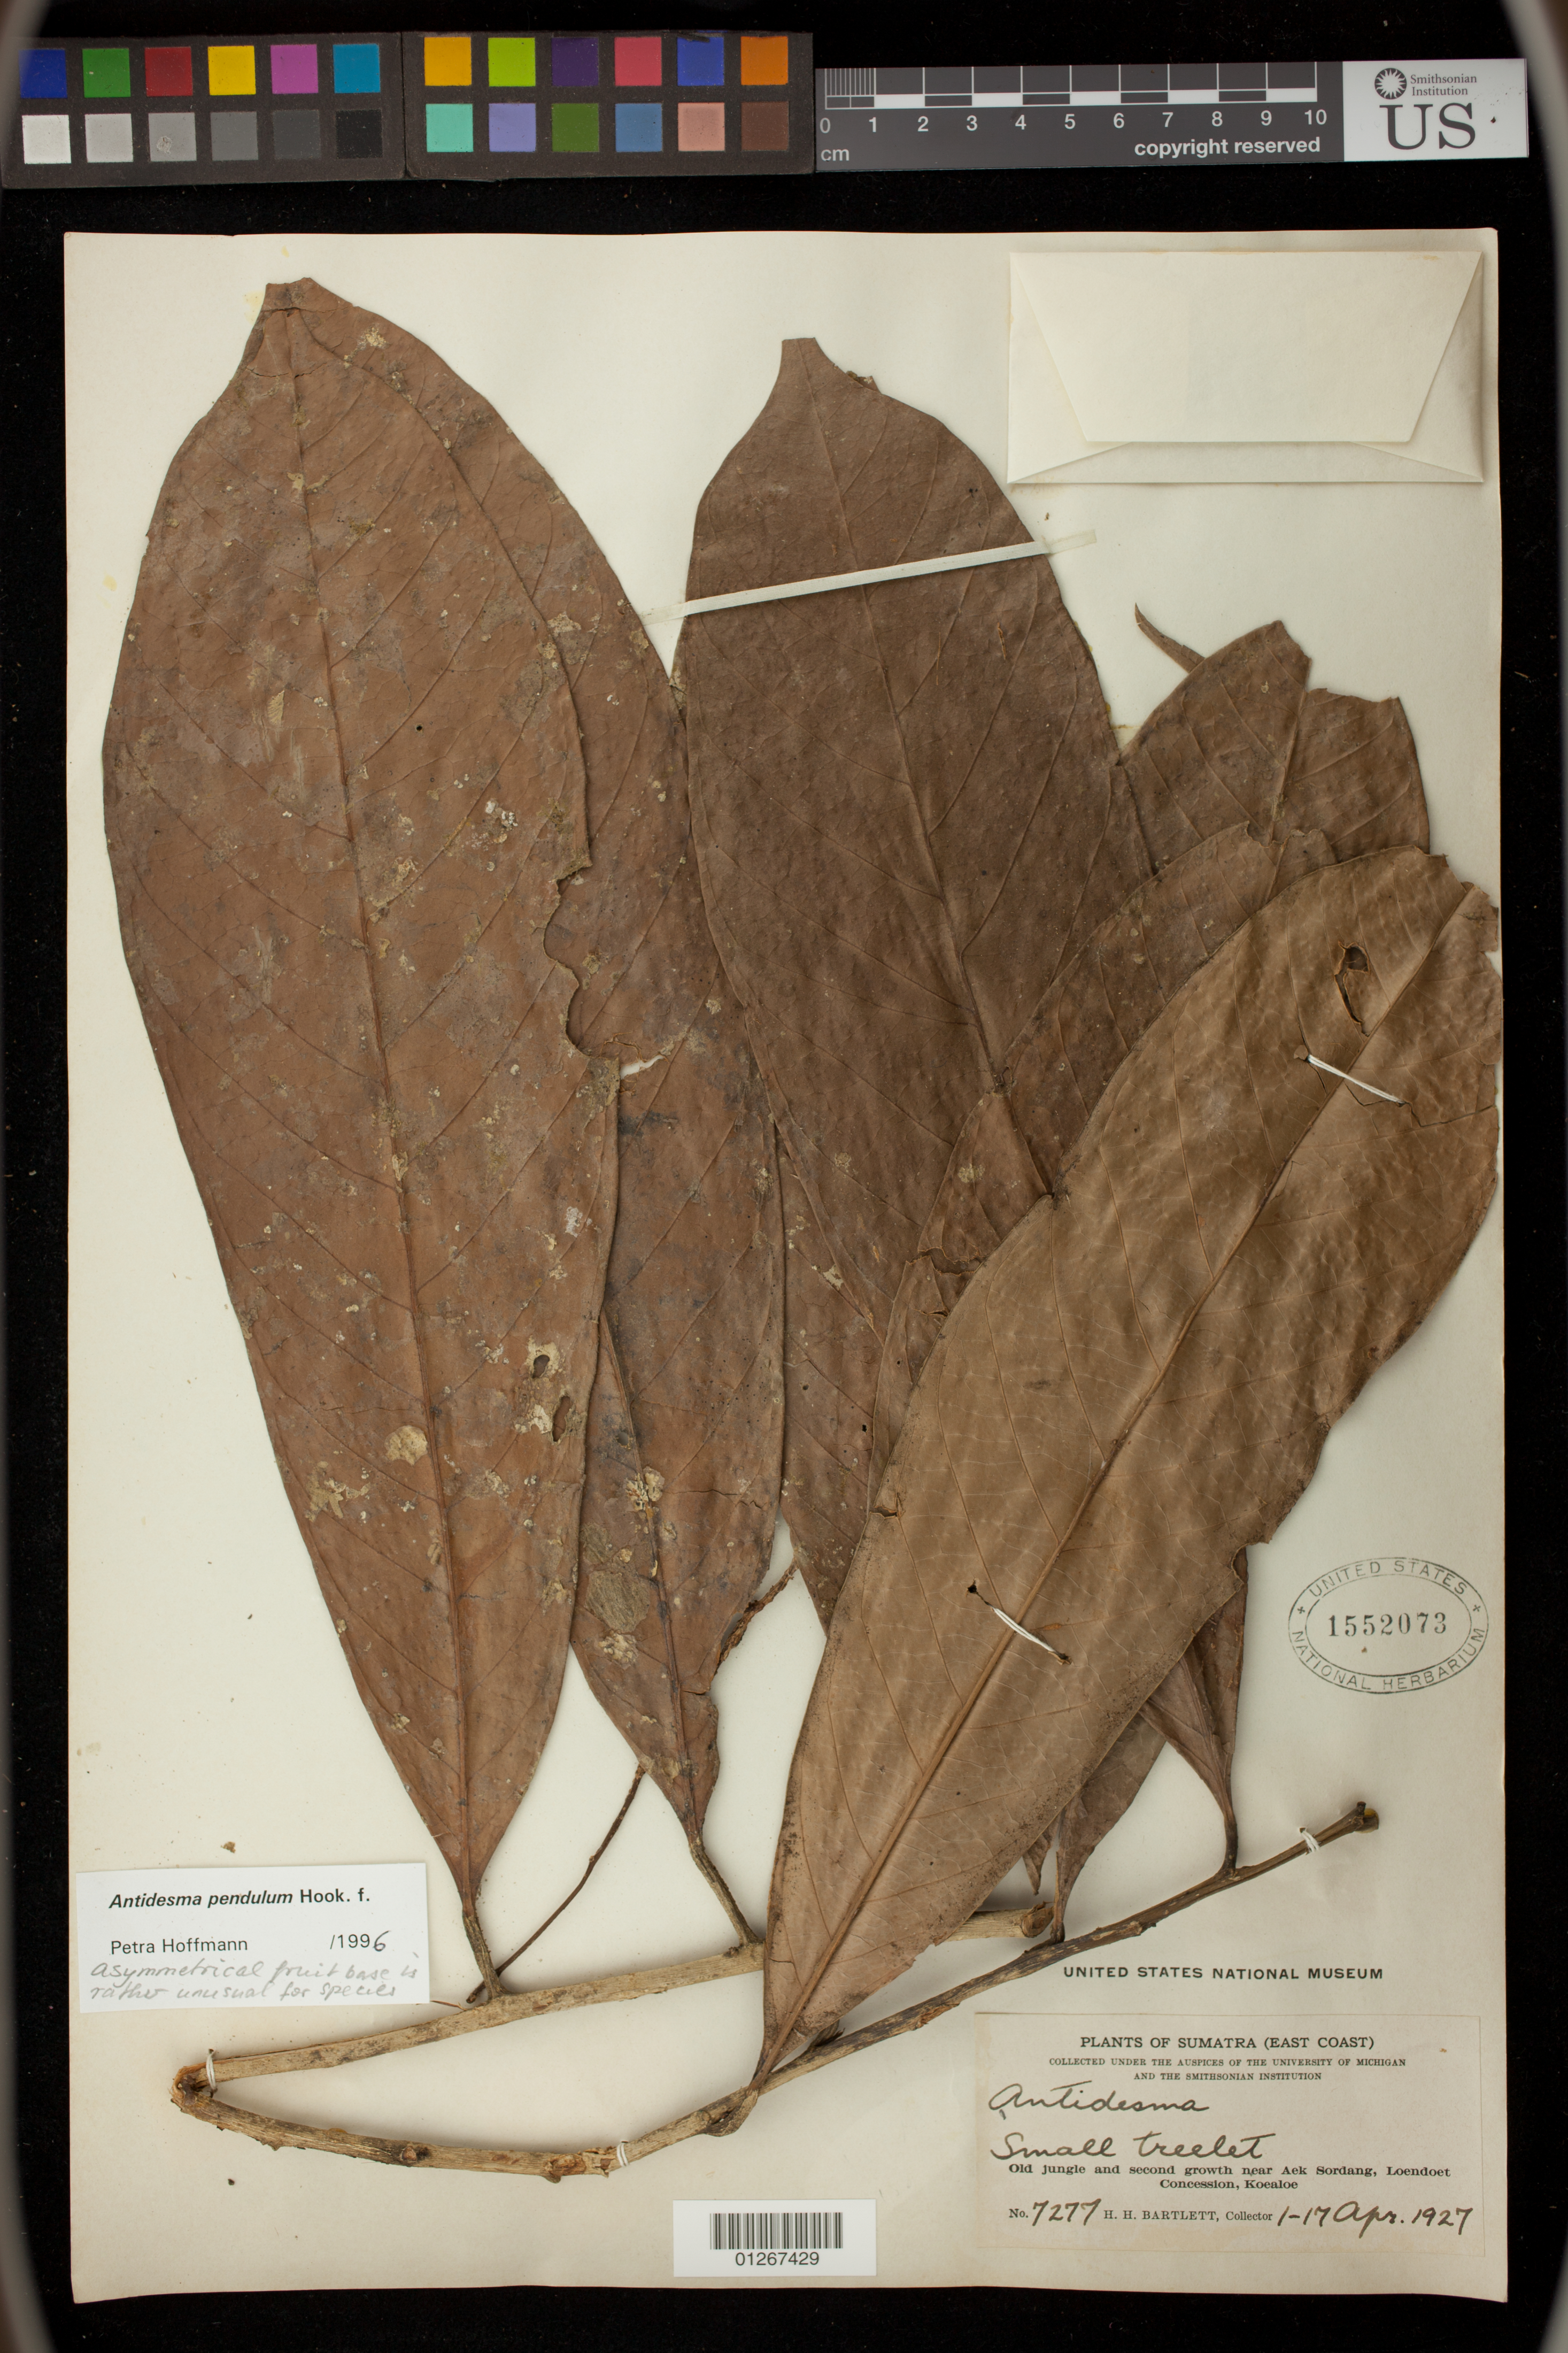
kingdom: Plantae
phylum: Tracheophyta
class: Magnoliopsida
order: Malpighiales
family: Phyllanthaceae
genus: Antidesma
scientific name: Antidesma pendulum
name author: Hook. f.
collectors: H. H. Bartlett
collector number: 7277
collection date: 1927-04-01/1927-04-17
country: Indonesia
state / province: Sumatra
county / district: Sumatera Utara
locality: Sumatra (East Coast)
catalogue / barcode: US 1552073